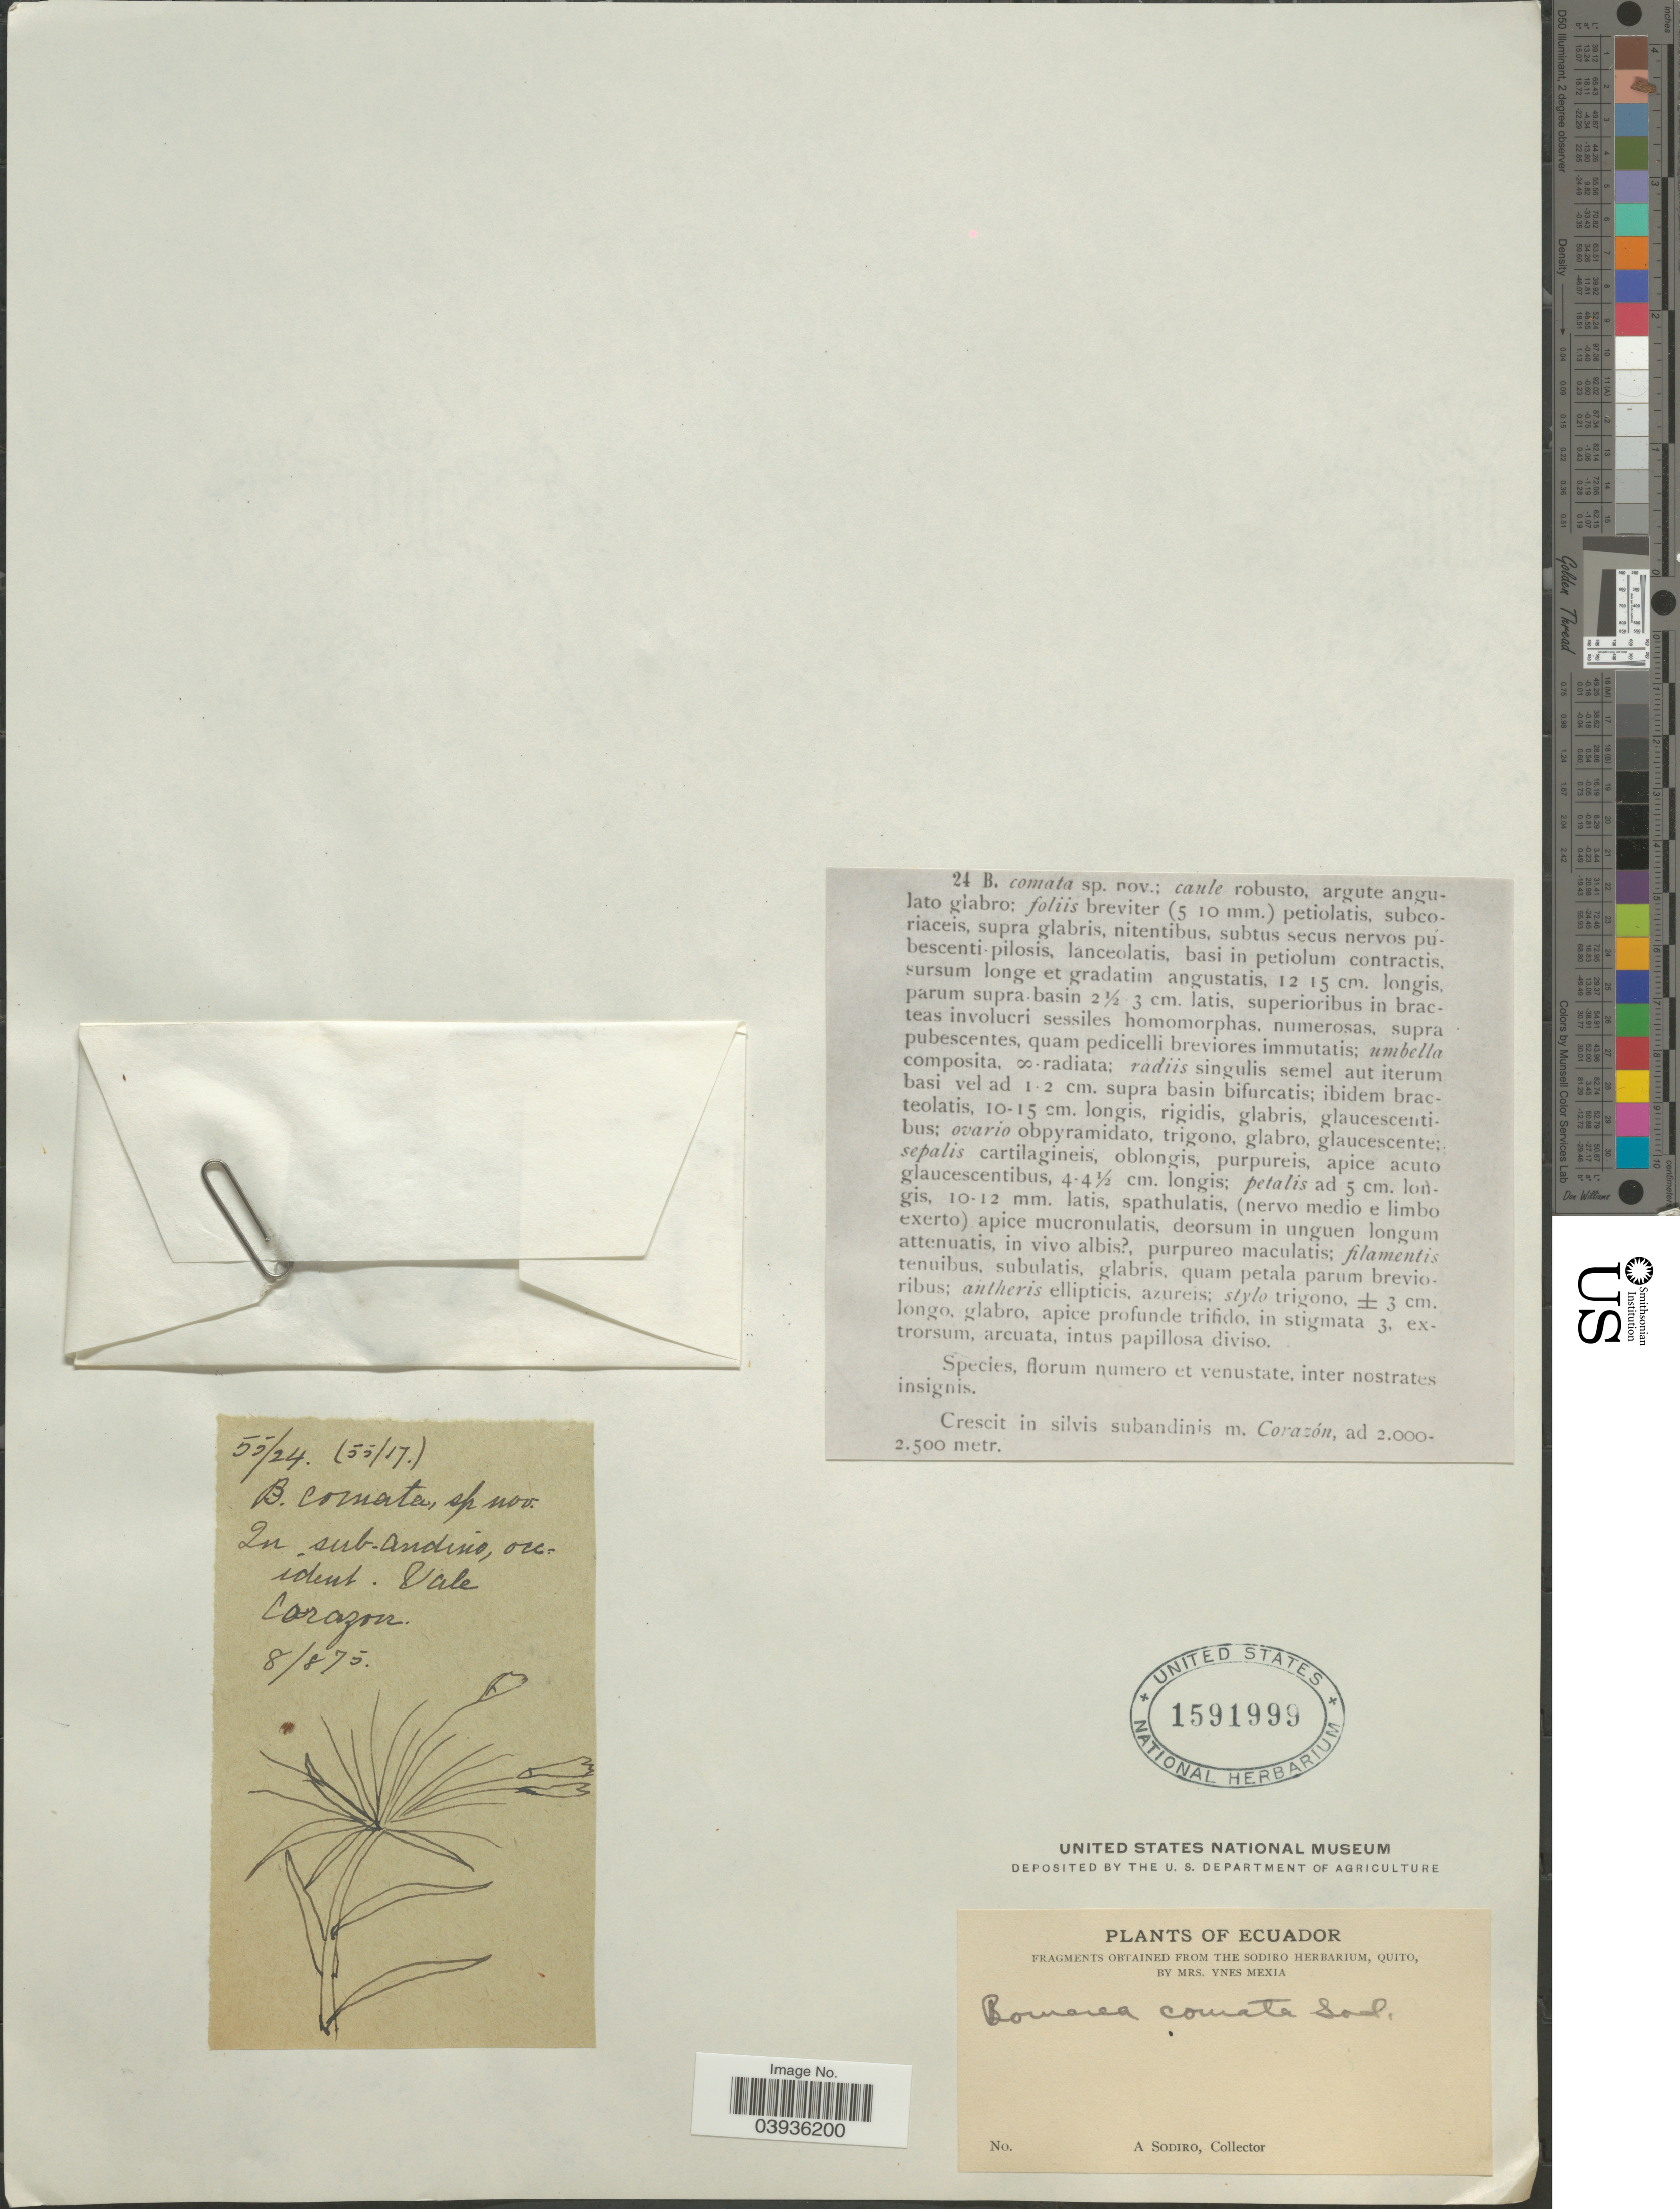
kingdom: Plantae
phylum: Tracheophyta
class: Liliopsida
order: Liliales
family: Alstroemeriaceae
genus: Bomarea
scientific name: Bomarea comata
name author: Sodiro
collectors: A. Sodiro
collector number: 55/24 (55/17)?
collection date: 1875-08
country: Ecuador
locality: In sub-andino, occident. Vale Corazon.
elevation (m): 2000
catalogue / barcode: US 1591999